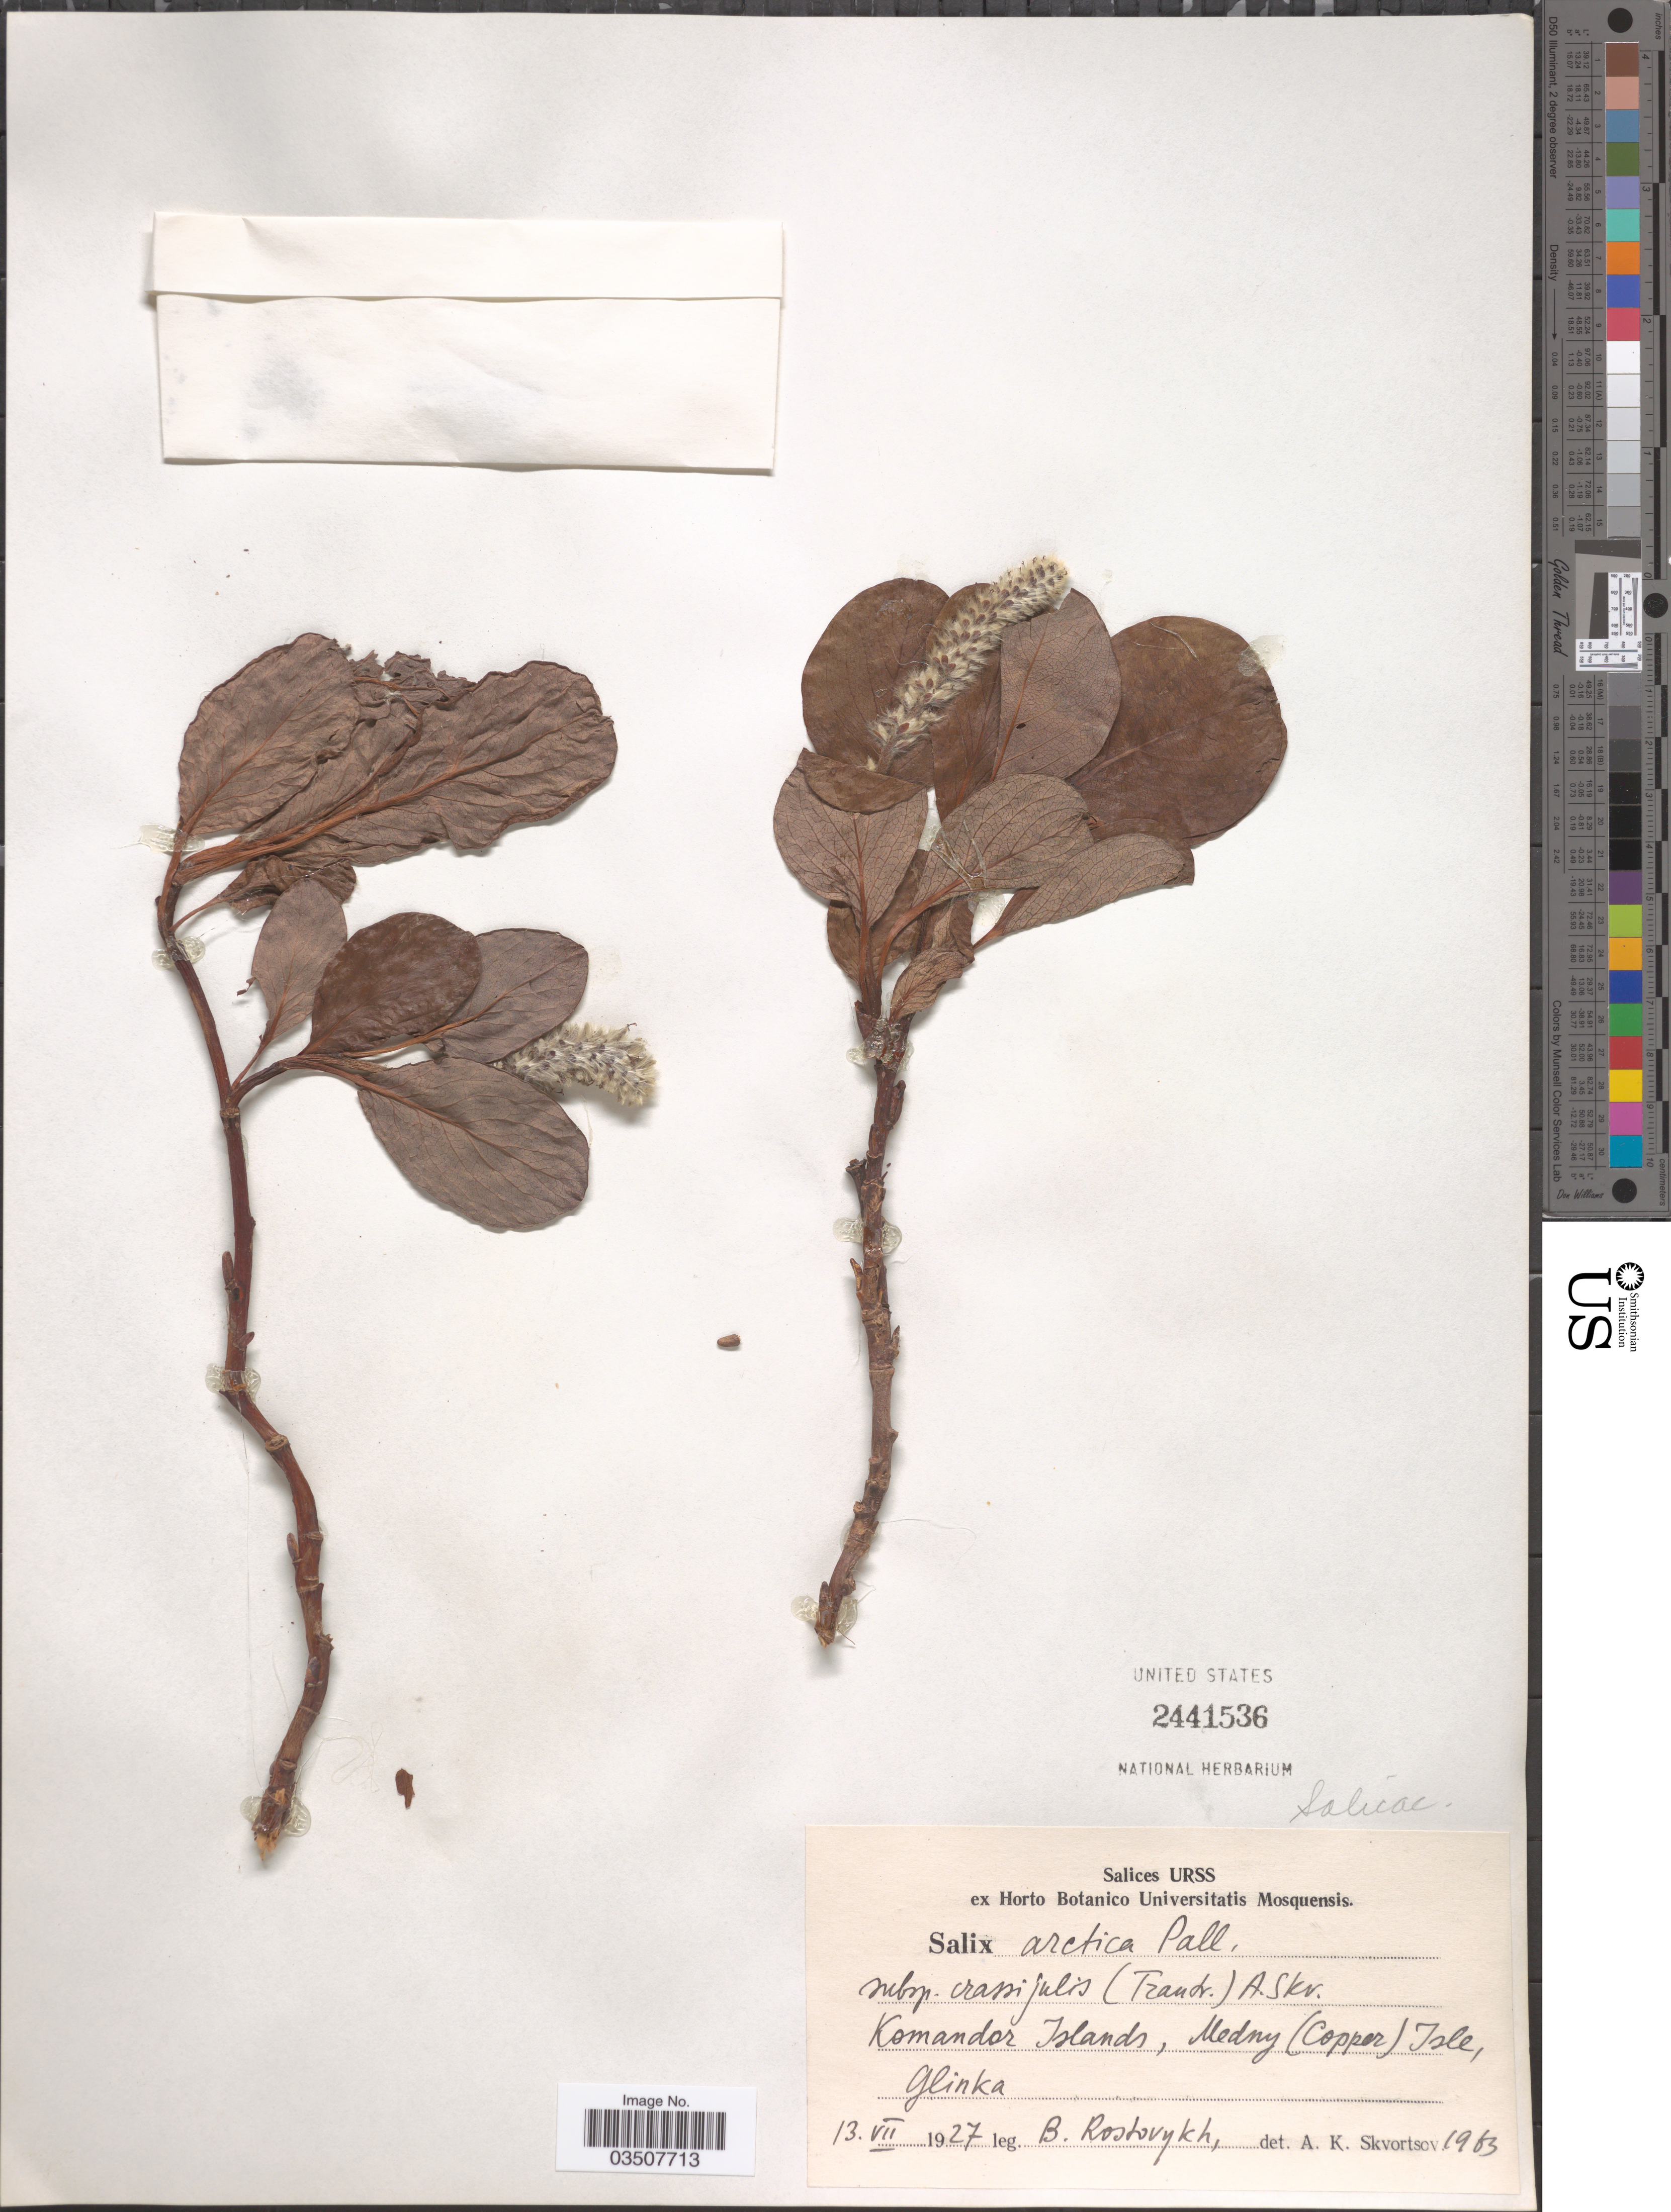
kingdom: Plantae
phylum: Tracheophyta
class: Magnoliopsida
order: Malpighiales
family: Salicaceae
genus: Salix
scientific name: Salix arctica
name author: Pall.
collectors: B. Rostovykh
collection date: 1927-07-13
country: Russian Federation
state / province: Kamchatka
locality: Komandor Islands, Medny (Copper) Isle, glinka.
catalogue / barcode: US 2441536